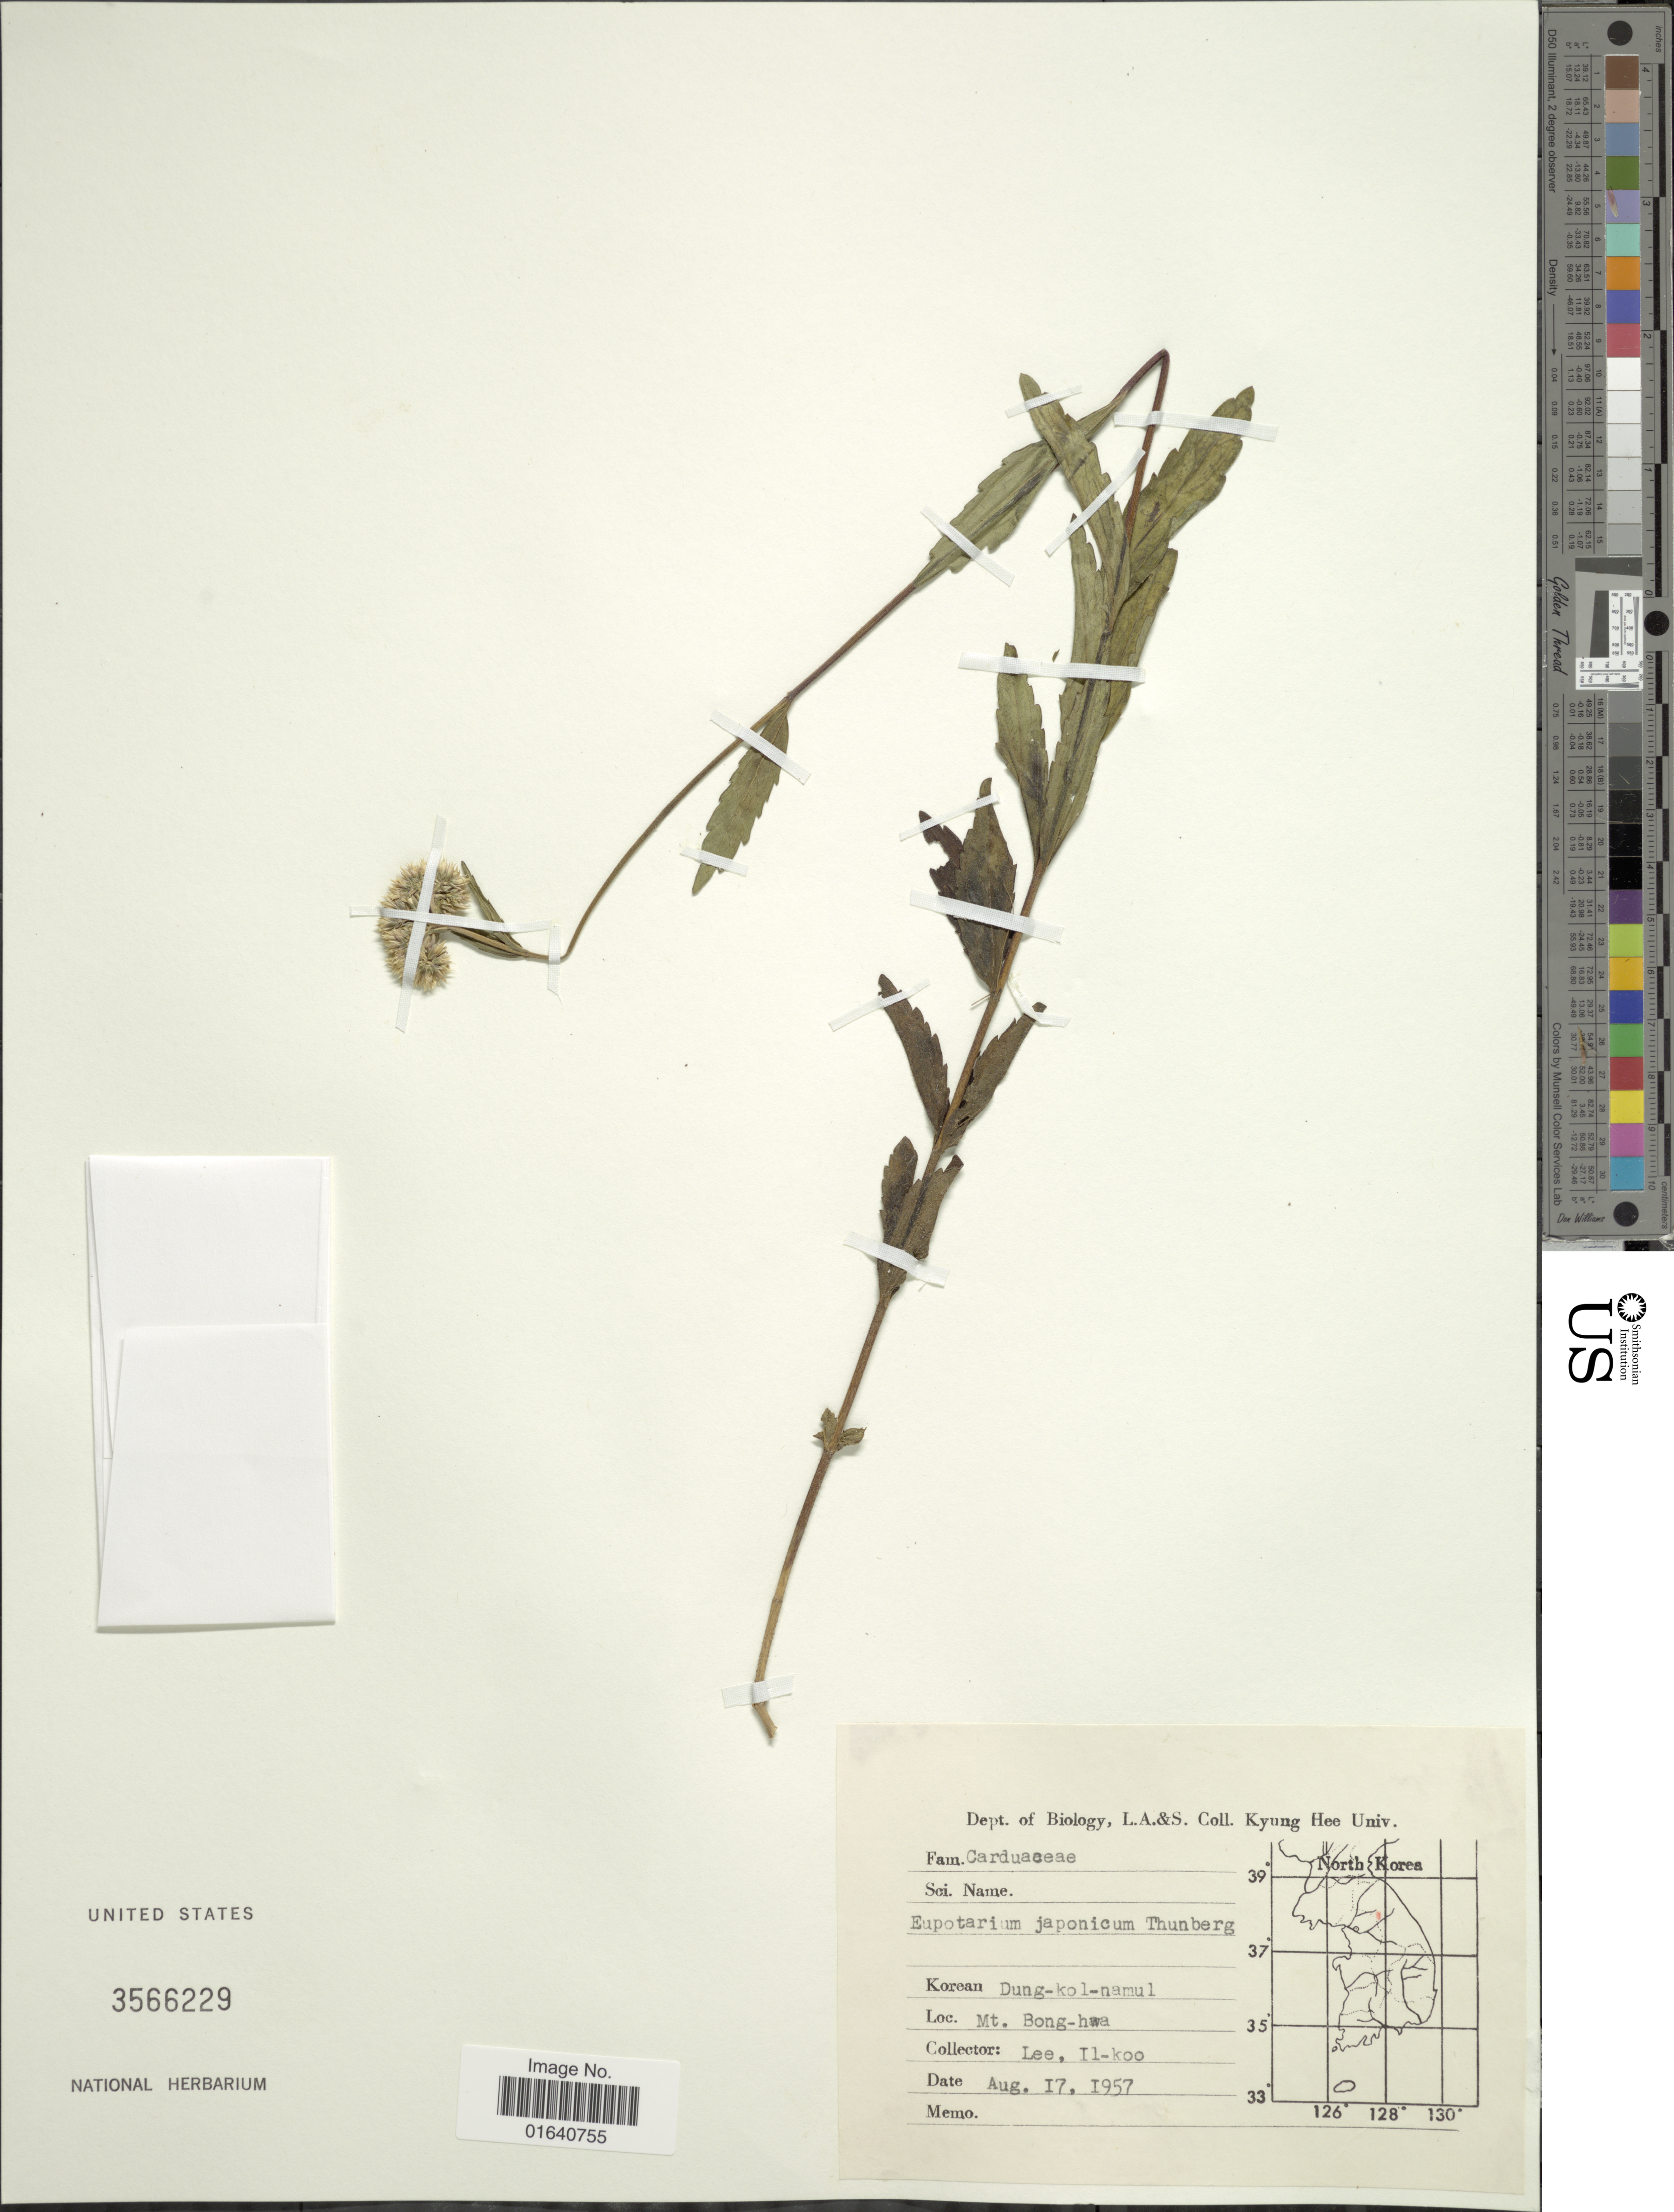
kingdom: Plantae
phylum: Tracheophyta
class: Magnoliopsida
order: Asterales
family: Asteraceae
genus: Eupatorium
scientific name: Eupatorium japonicum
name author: Thunb.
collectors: Il-Ko Lee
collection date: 1957-08-17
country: North Korea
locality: Korean Dunkol-namul, Mt. Bong-hwa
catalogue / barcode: US 3566229